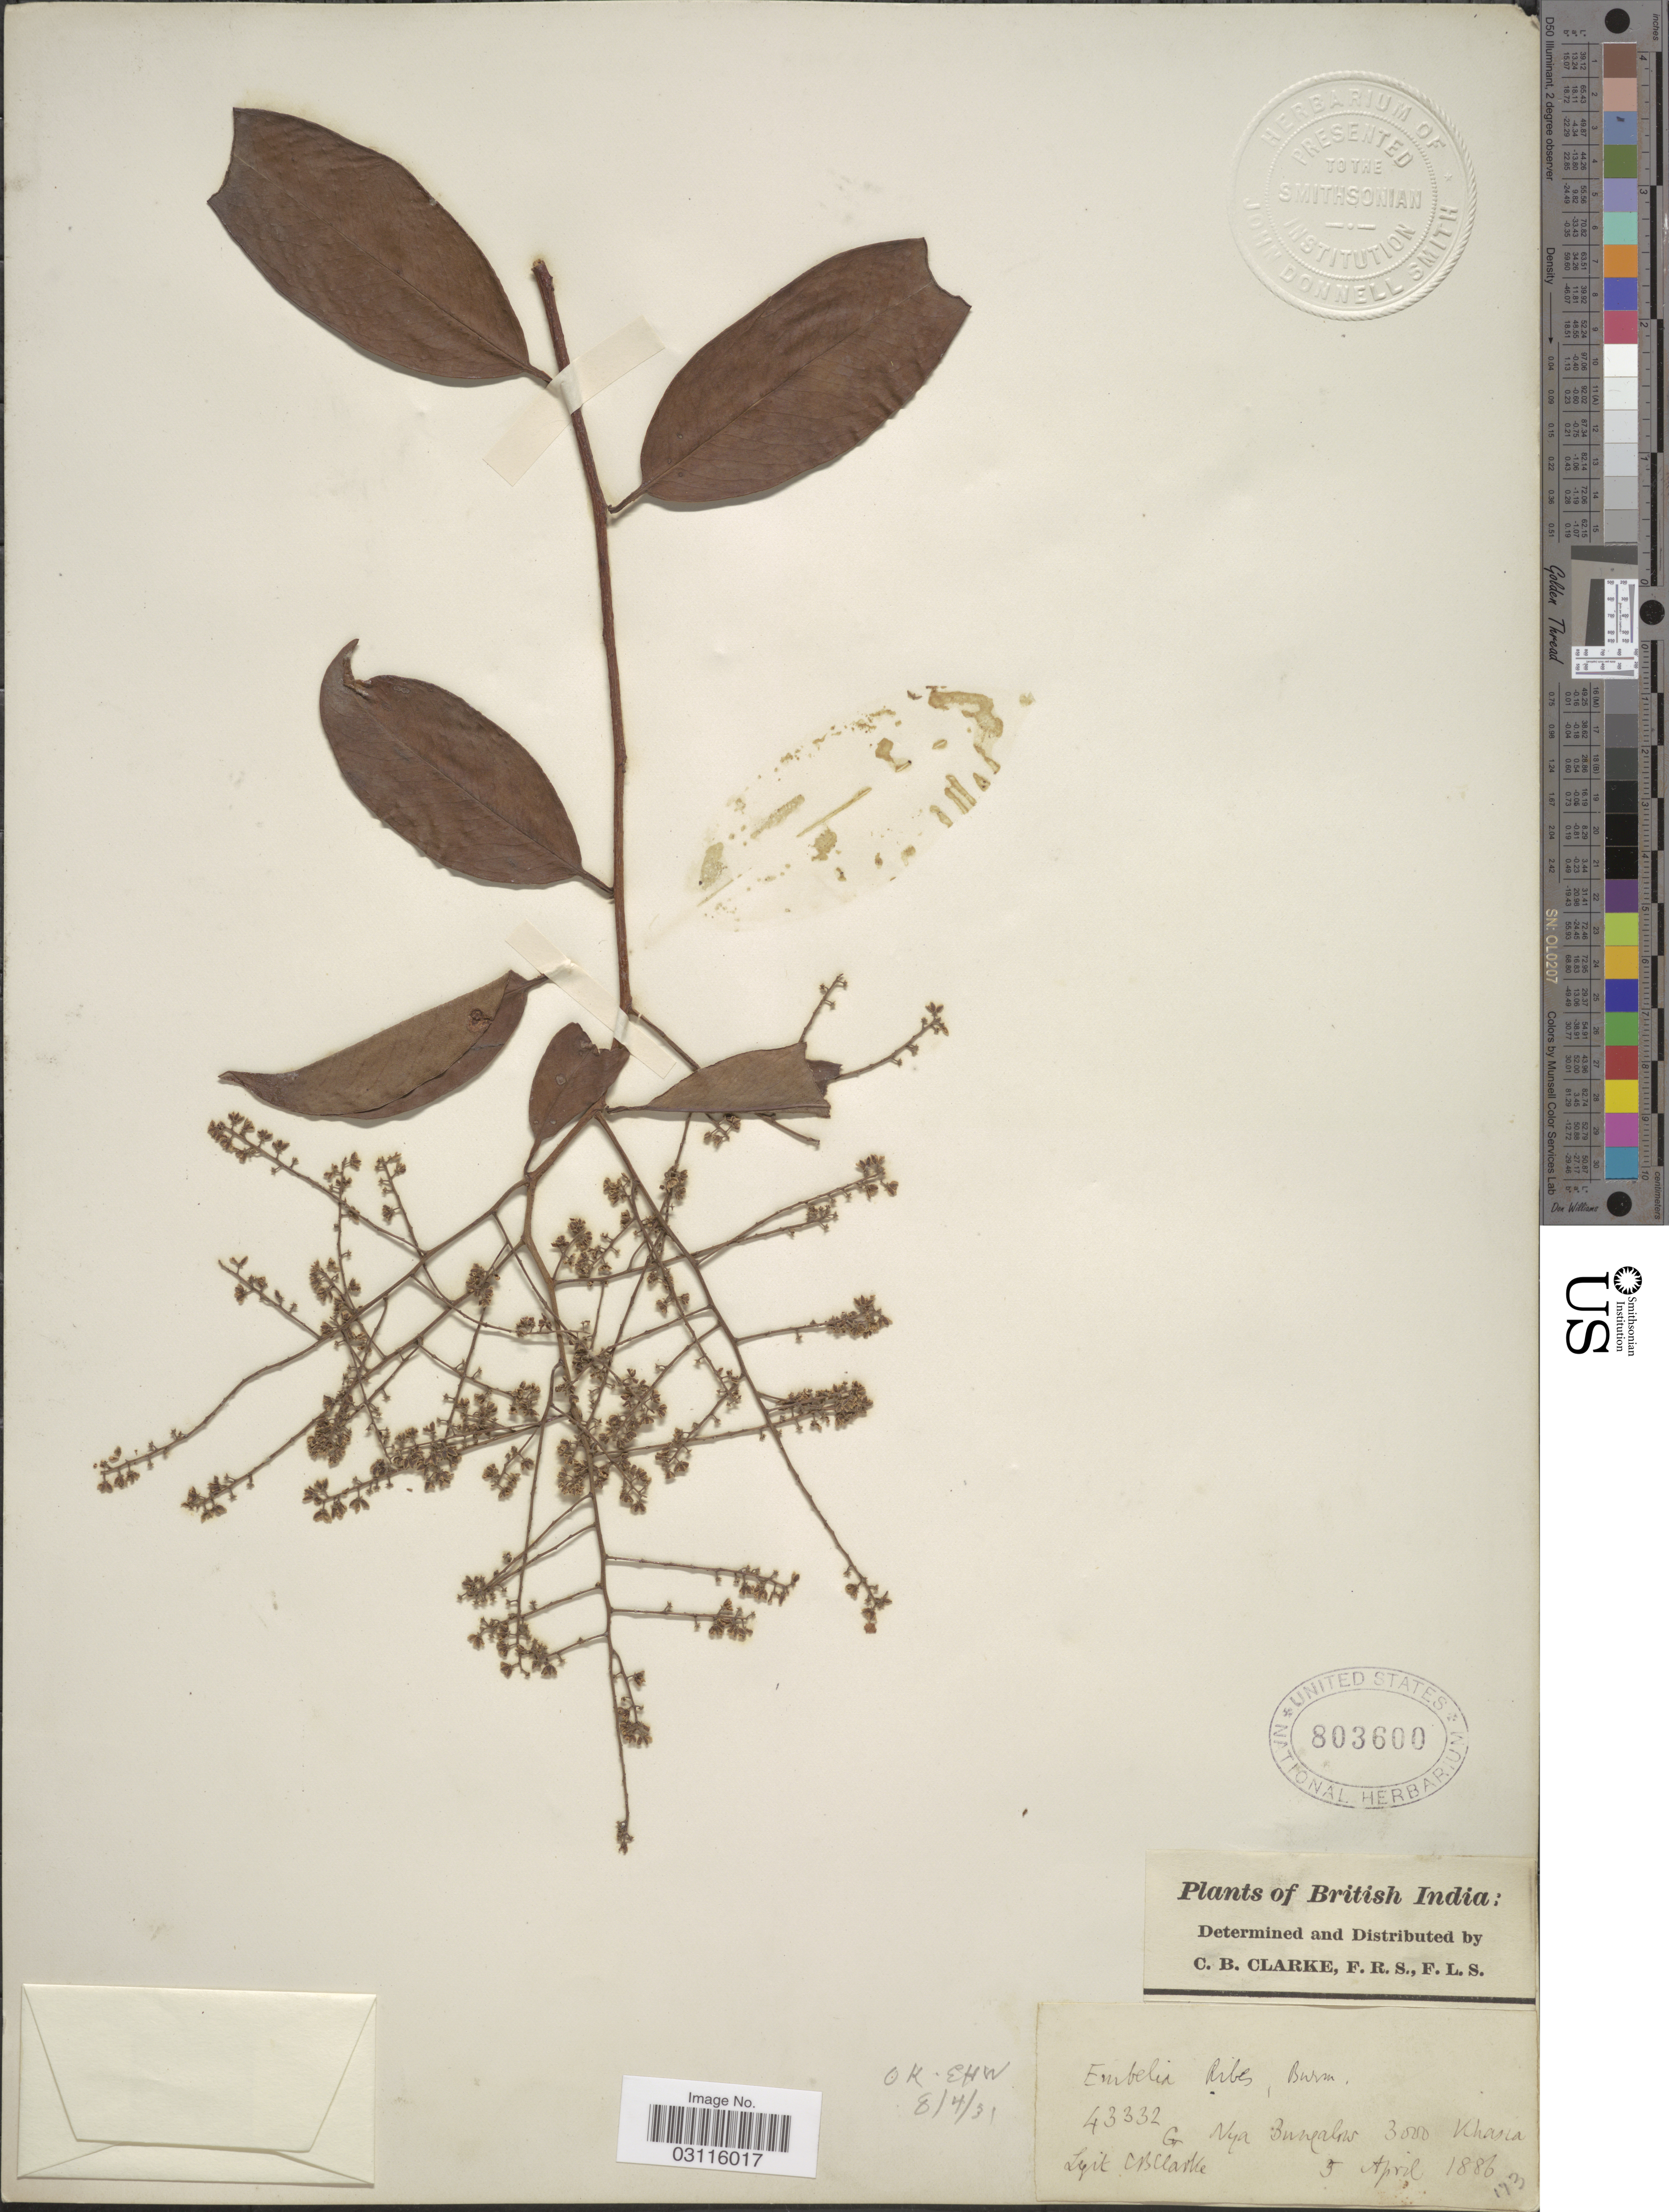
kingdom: Plantae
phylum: Tracheophyta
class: Magnoliopsida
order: Ericales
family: Primulaceae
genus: Embelia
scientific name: Embelia ribes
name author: Burm. f.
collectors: C. B. Clarke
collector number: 43332G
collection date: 1886-04-05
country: India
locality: British India, Nya Bungalow, Khasia.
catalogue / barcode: US 803600